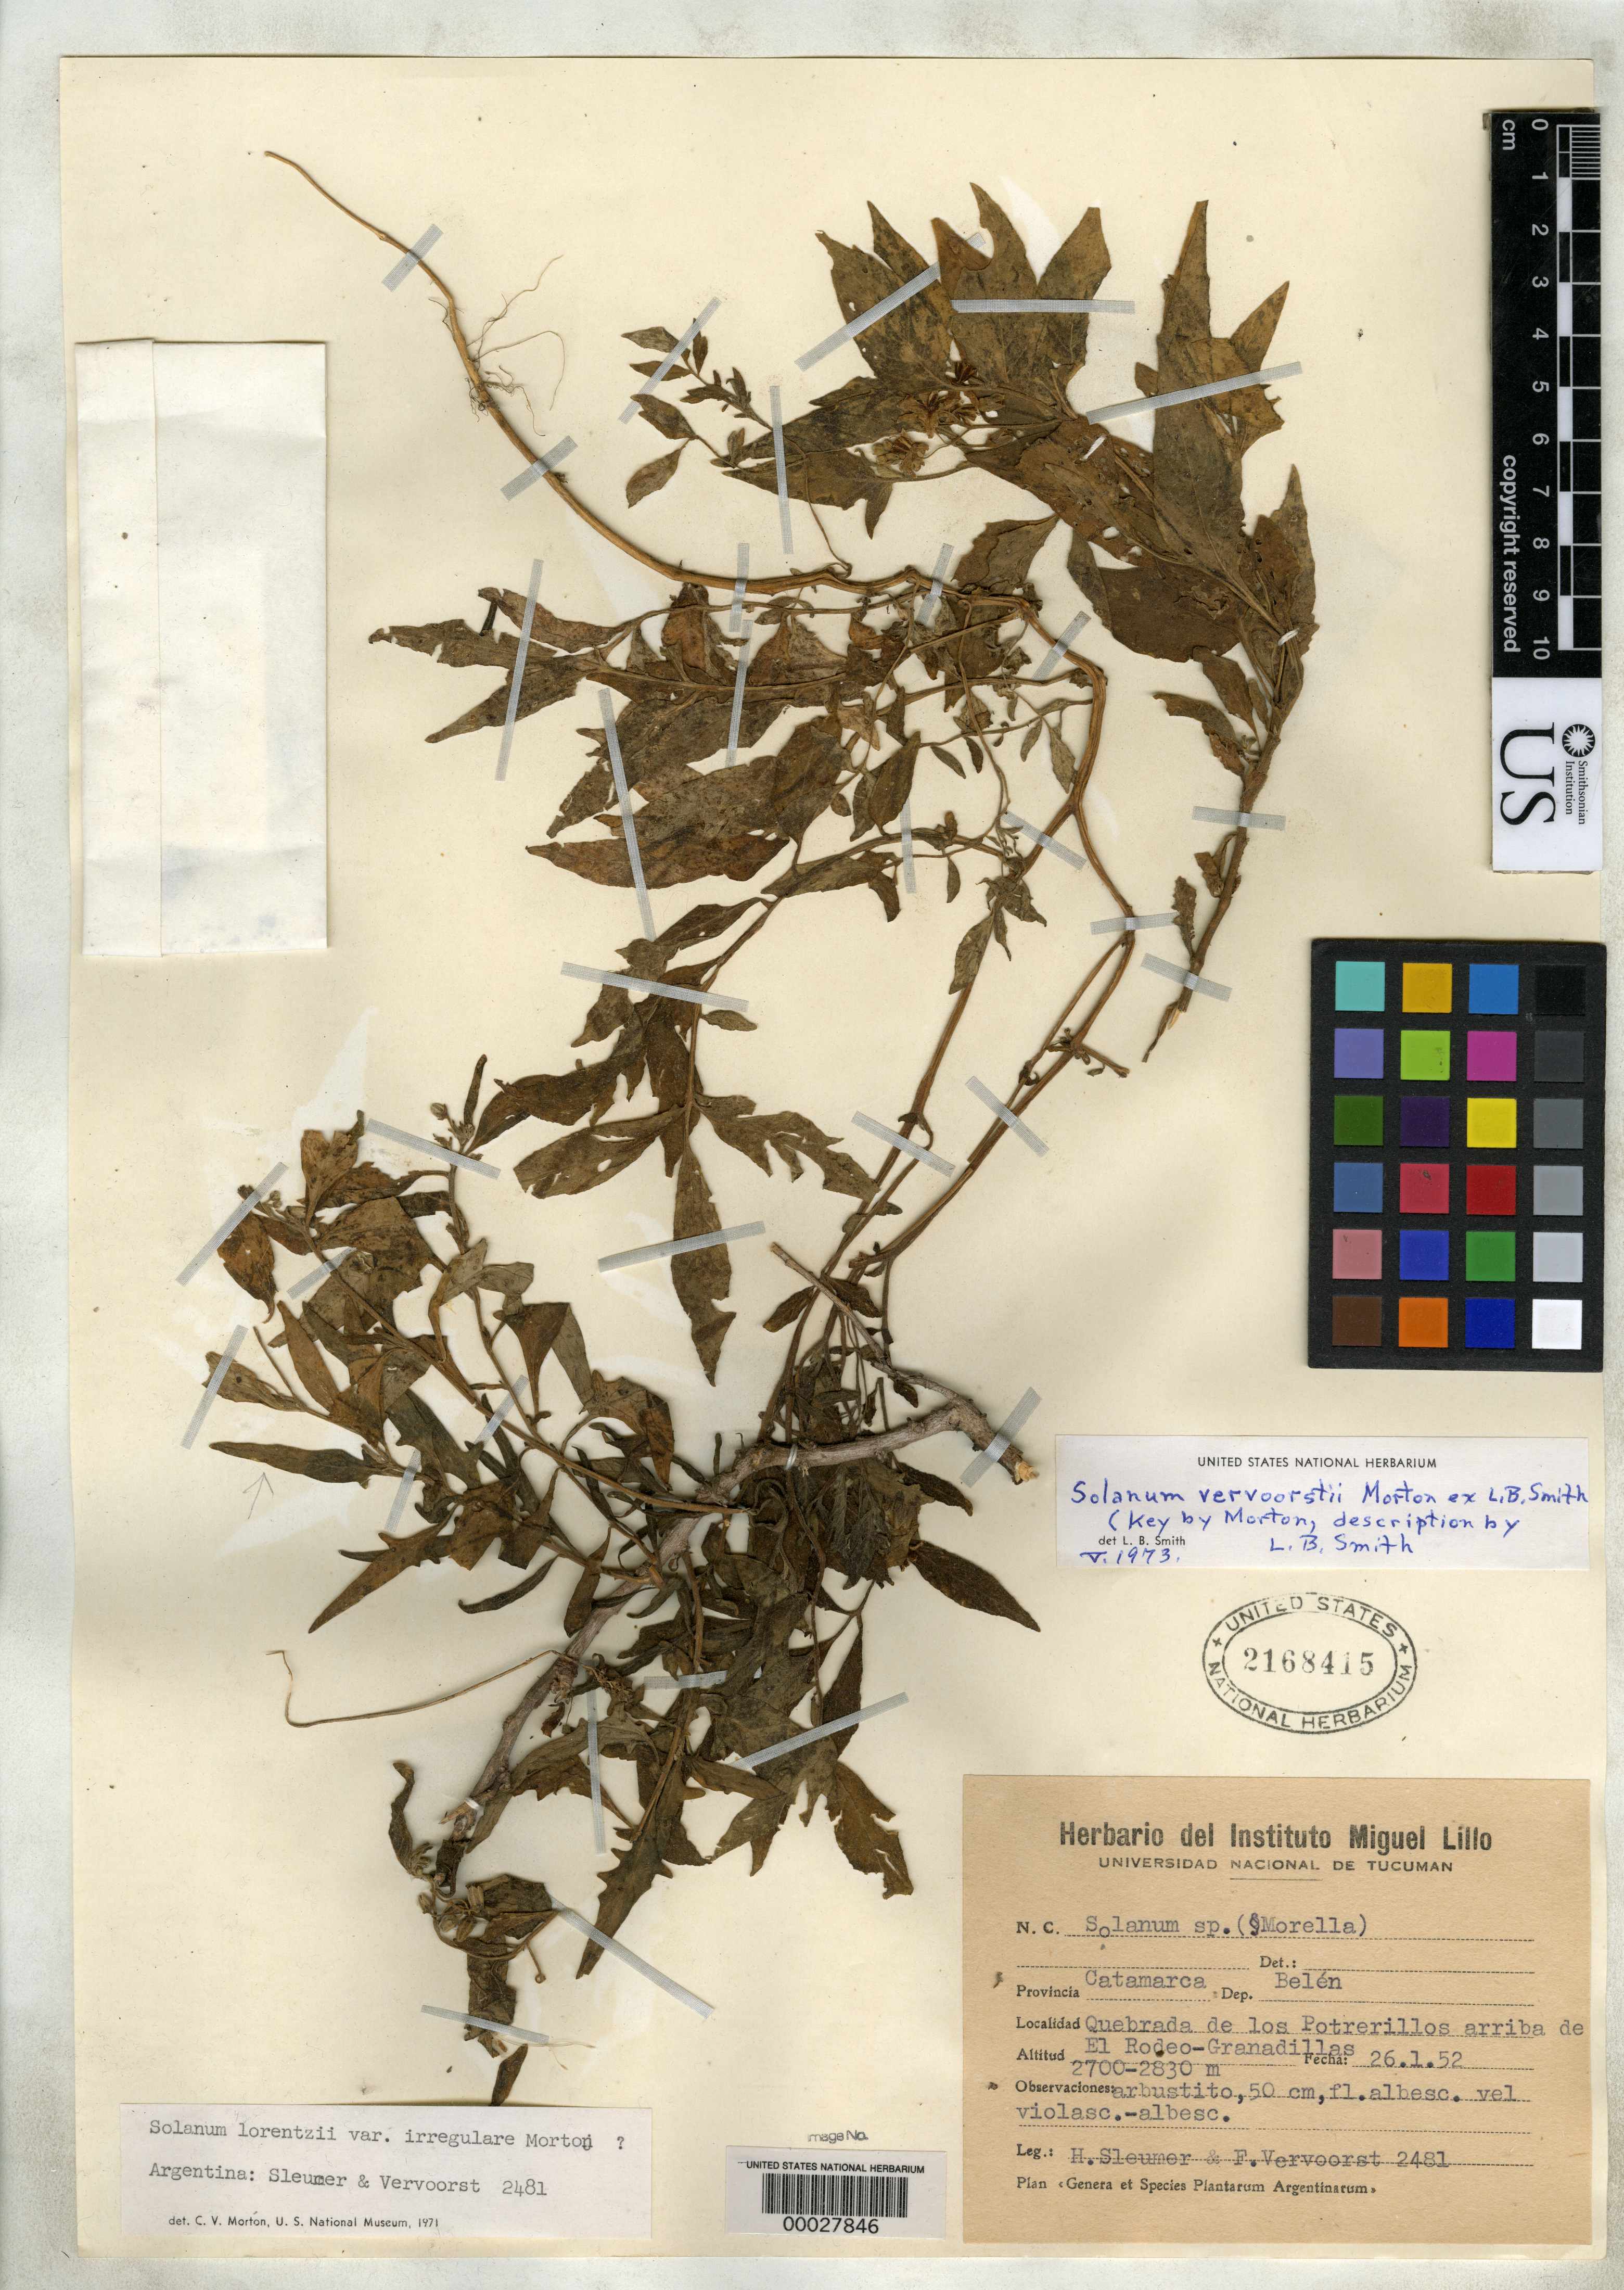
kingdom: Plantae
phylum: Tracheophyta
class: Magnoliopsida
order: Solanales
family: Solanaceae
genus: Solanum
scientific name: Solanum vervoorstii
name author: C.V. Morton ex L.B. Sm.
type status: Holotype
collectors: H. O. Sleumer & F. B. Vervoorst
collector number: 2481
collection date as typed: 26 Jan 1952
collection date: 1952-01-26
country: Argentina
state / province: Catamarca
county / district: Belén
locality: Quebrada de Los Potrerillos.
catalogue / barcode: US 2168415